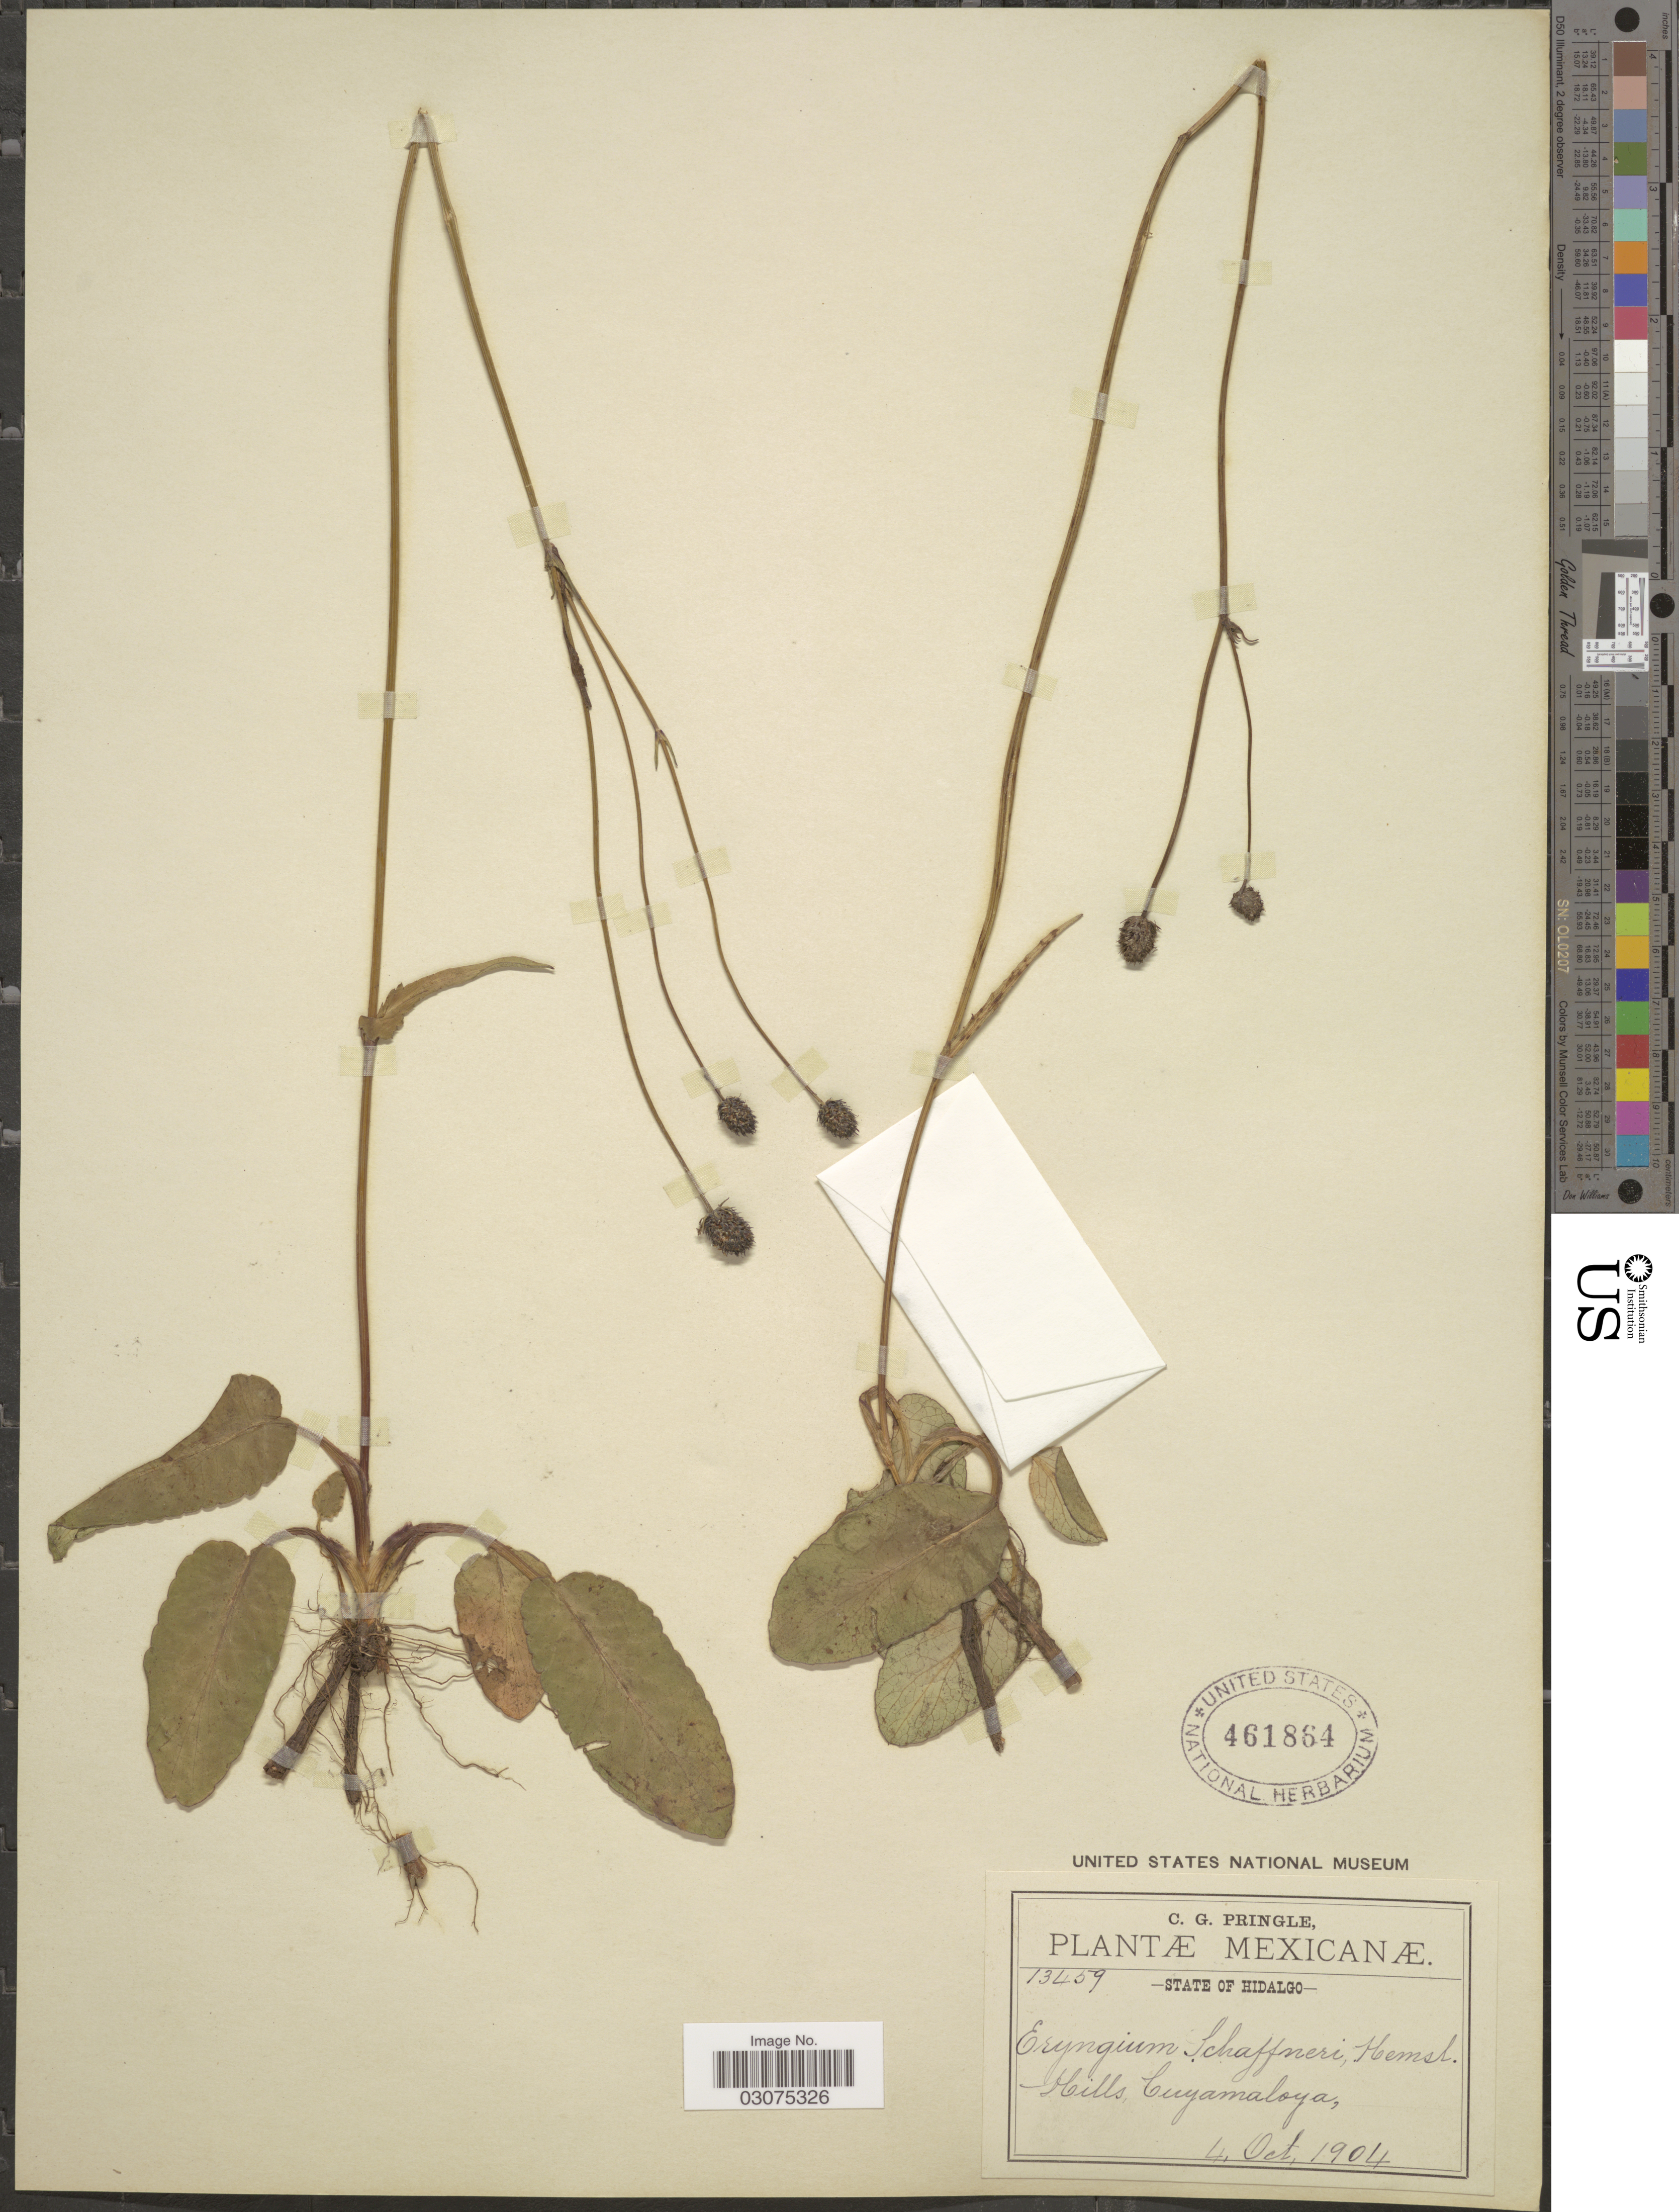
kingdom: Plantae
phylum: Tracheophyta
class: Magnoliopsida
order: Apiales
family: Apiaceae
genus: Eryngium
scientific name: Eryngium bonplandii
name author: F. Delaroche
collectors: C. G. Pringle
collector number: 13459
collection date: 1904-10-04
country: Mexico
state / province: Hidalgo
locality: Hills Cuyamaloya.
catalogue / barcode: US 461864